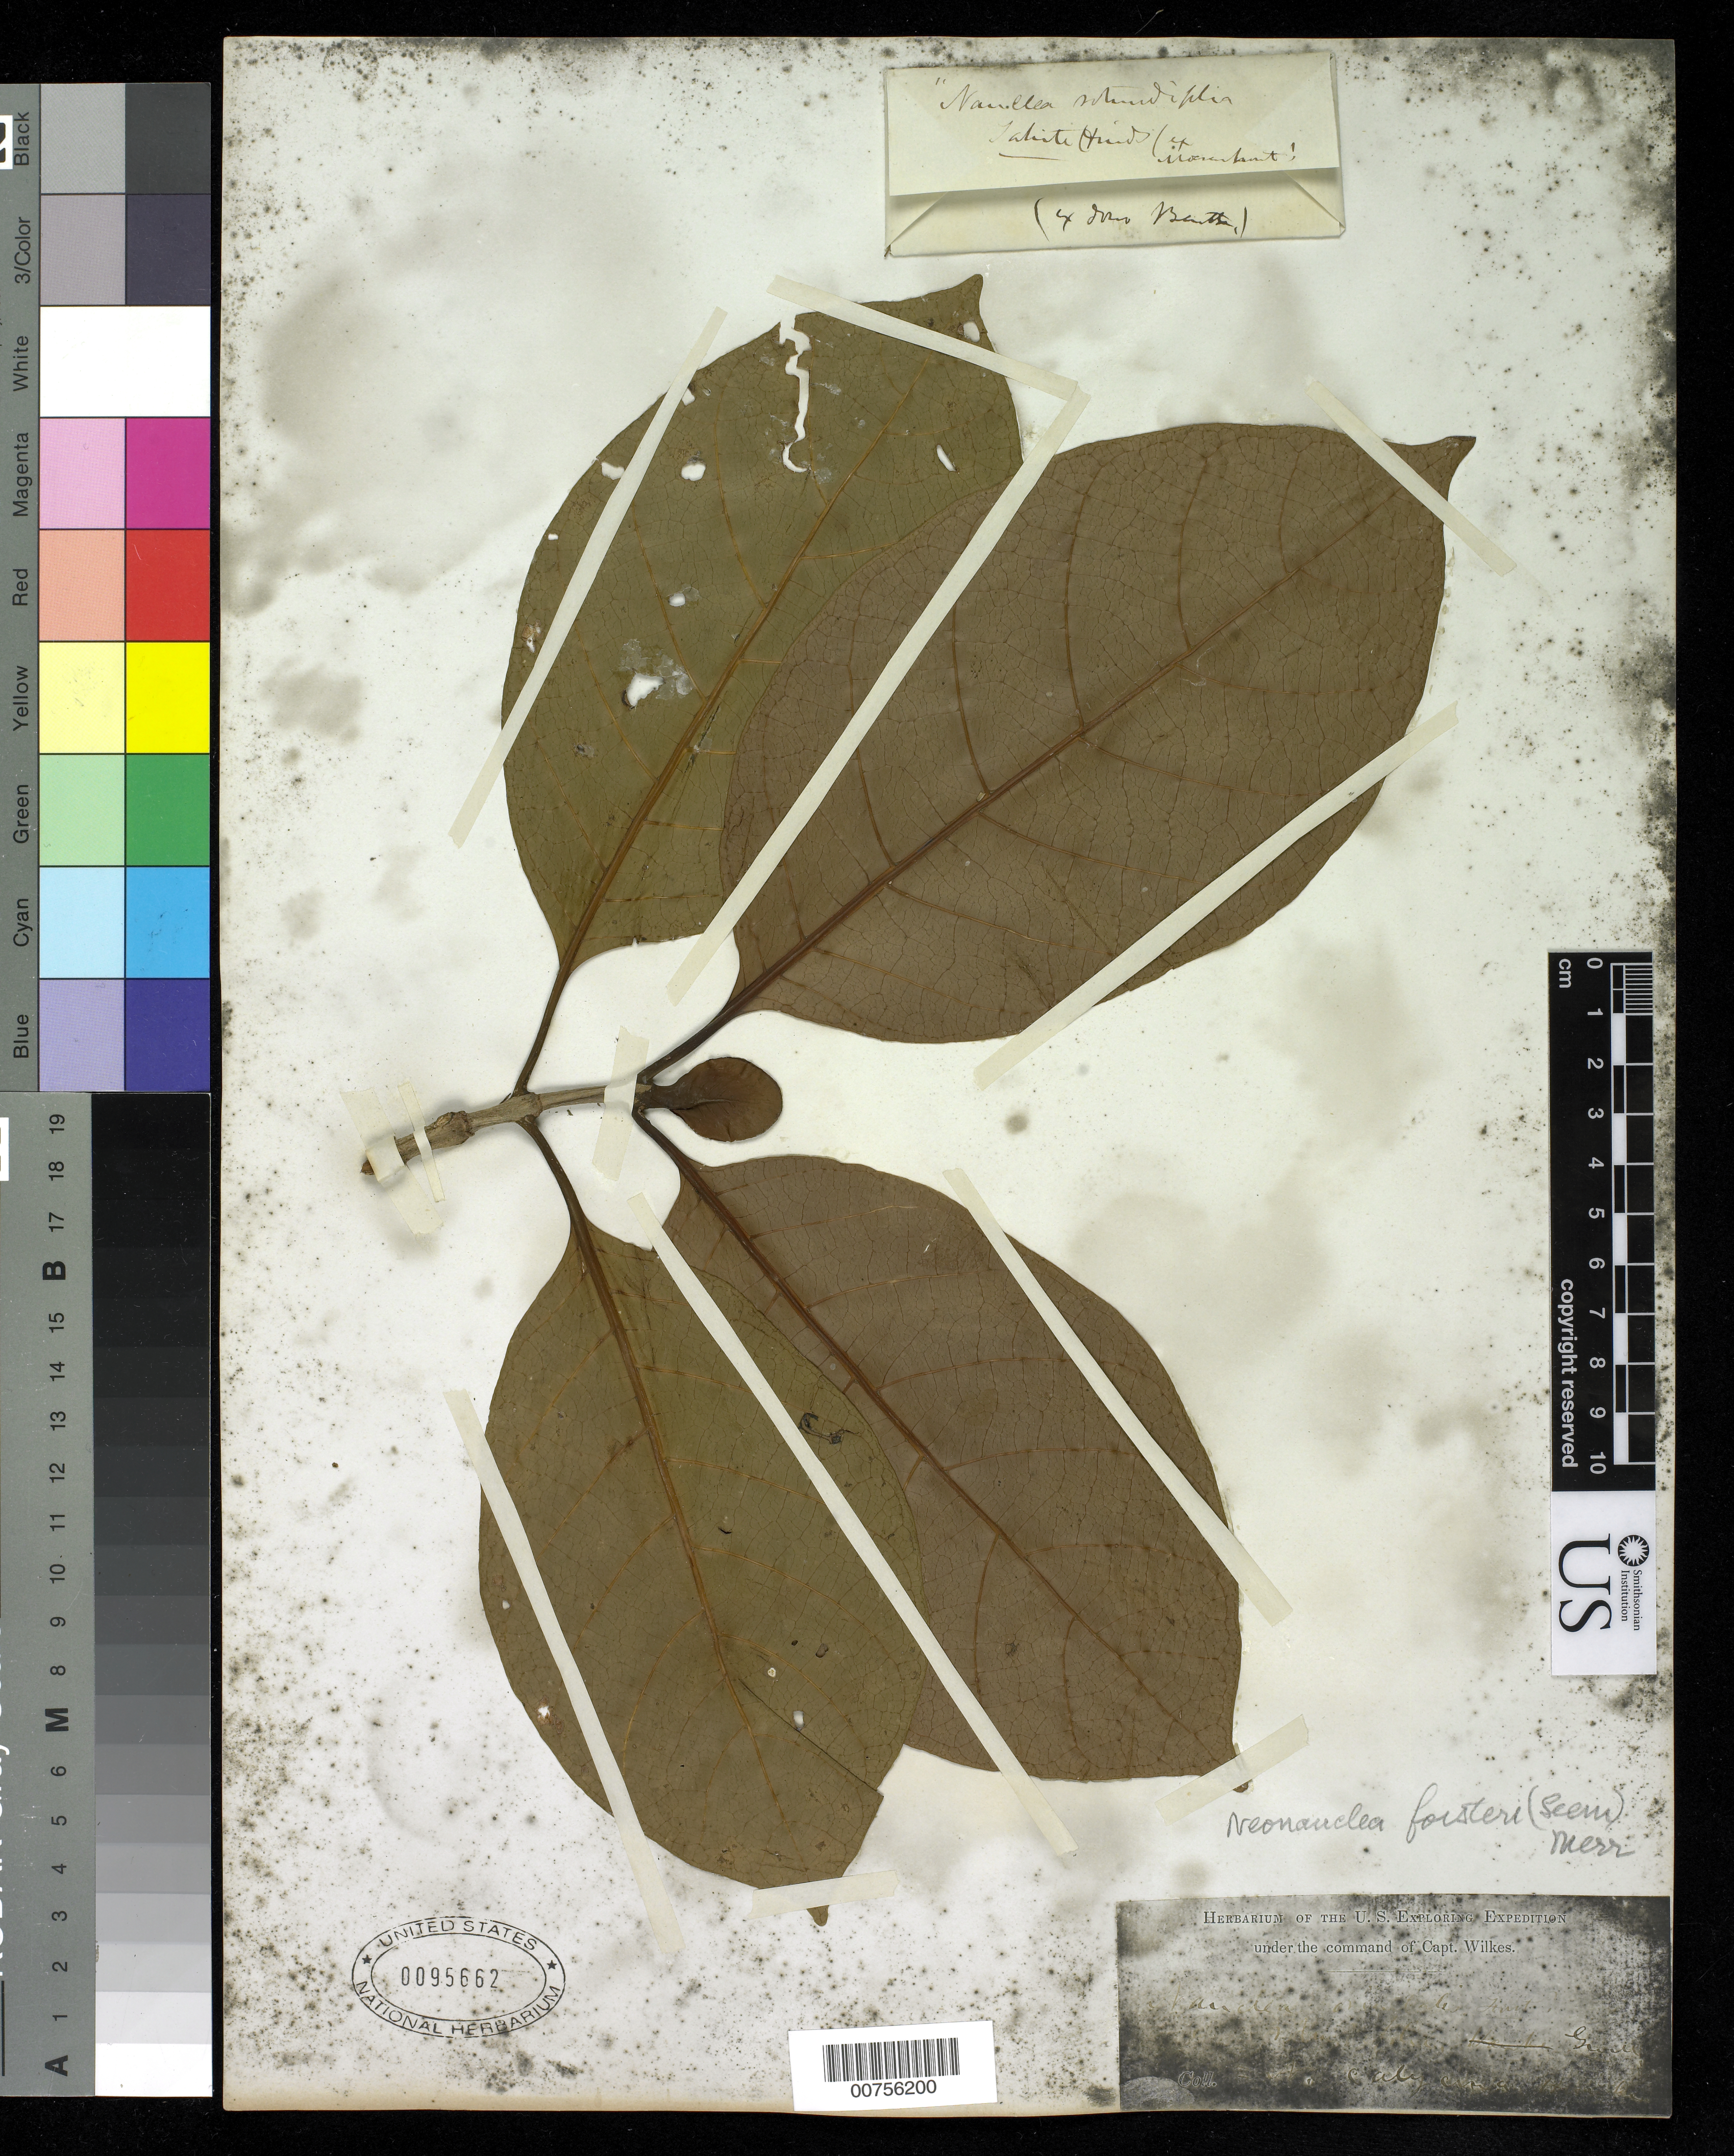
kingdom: Plantae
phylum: Tracheophyta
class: Magnoliopsida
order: Gentianales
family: Rubiaceae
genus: Neonauclea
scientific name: Neonauclea forsteri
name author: (Seem.) Merr.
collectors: Wilkes Explor. Exped.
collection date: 1838/1842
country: French Polynesia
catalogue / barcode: US 95662